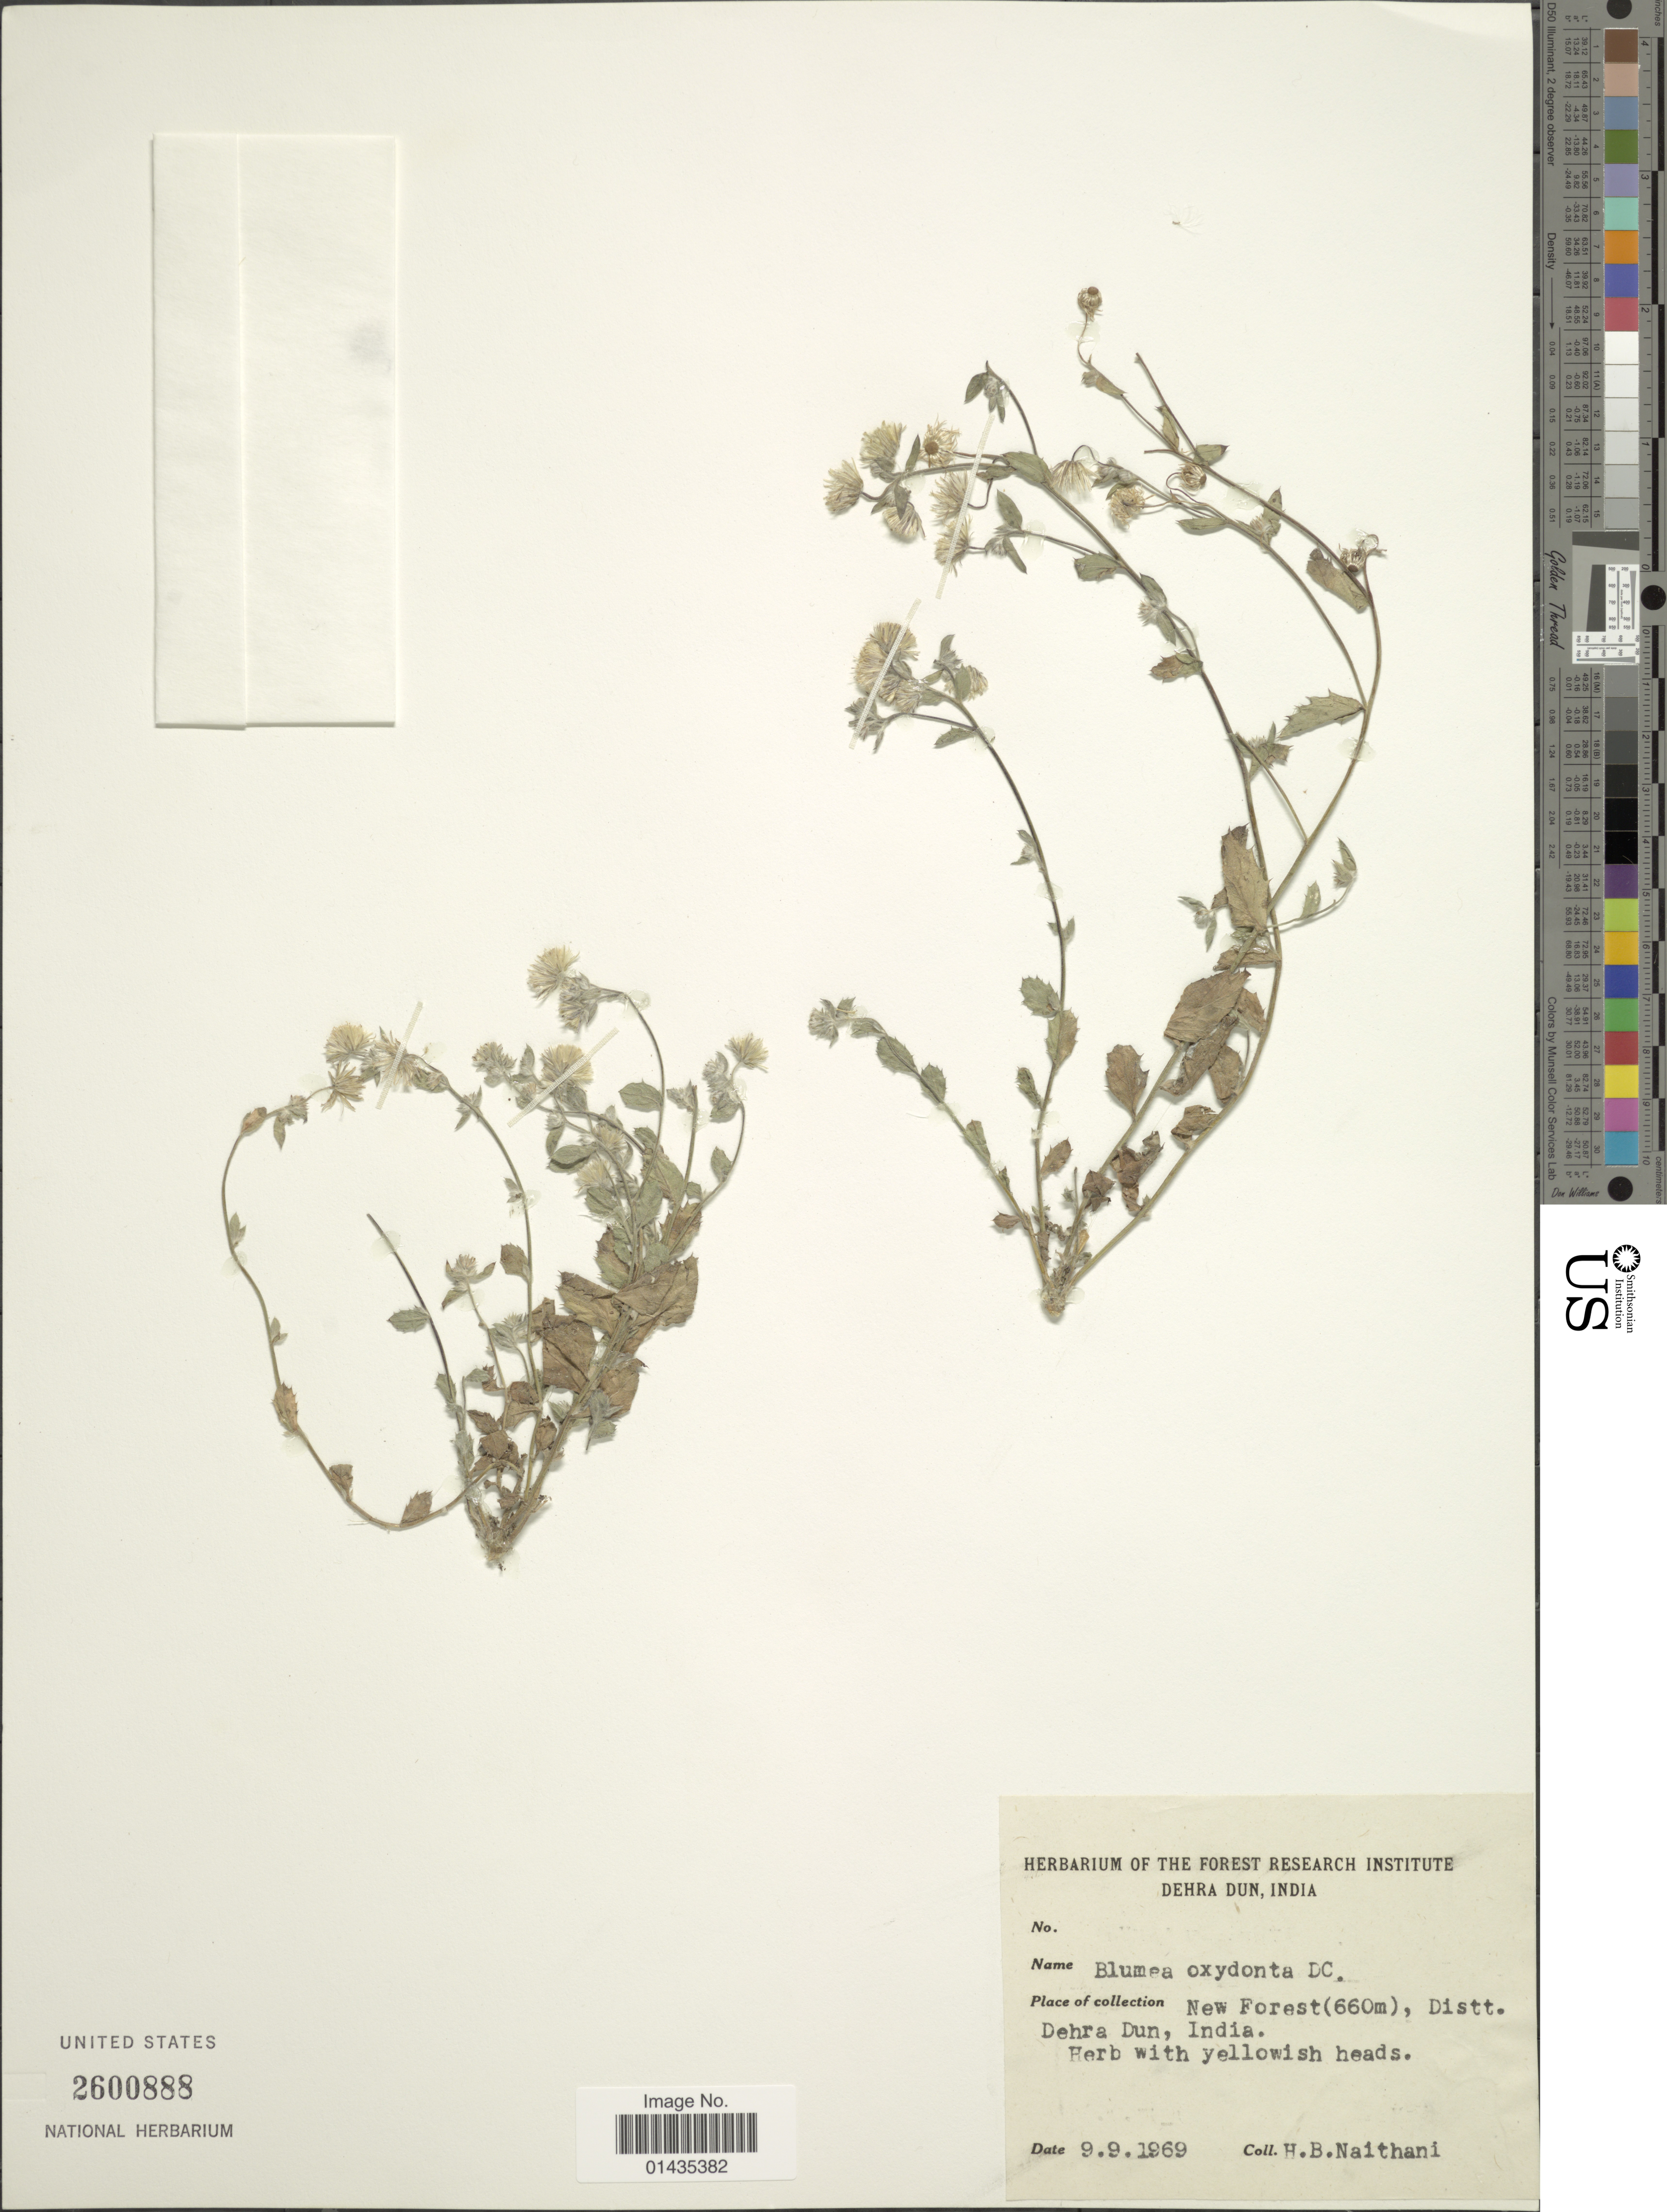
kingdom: Plantae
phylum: Tracheophyta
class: Magnoliopsida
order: Asterales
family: Asteraceae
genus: Blumea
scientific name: Blumea oxyodonta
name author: DC.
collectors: H. Naithani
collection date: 1969-09-09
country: India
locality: Dehra Dun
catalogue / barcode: US 2600888